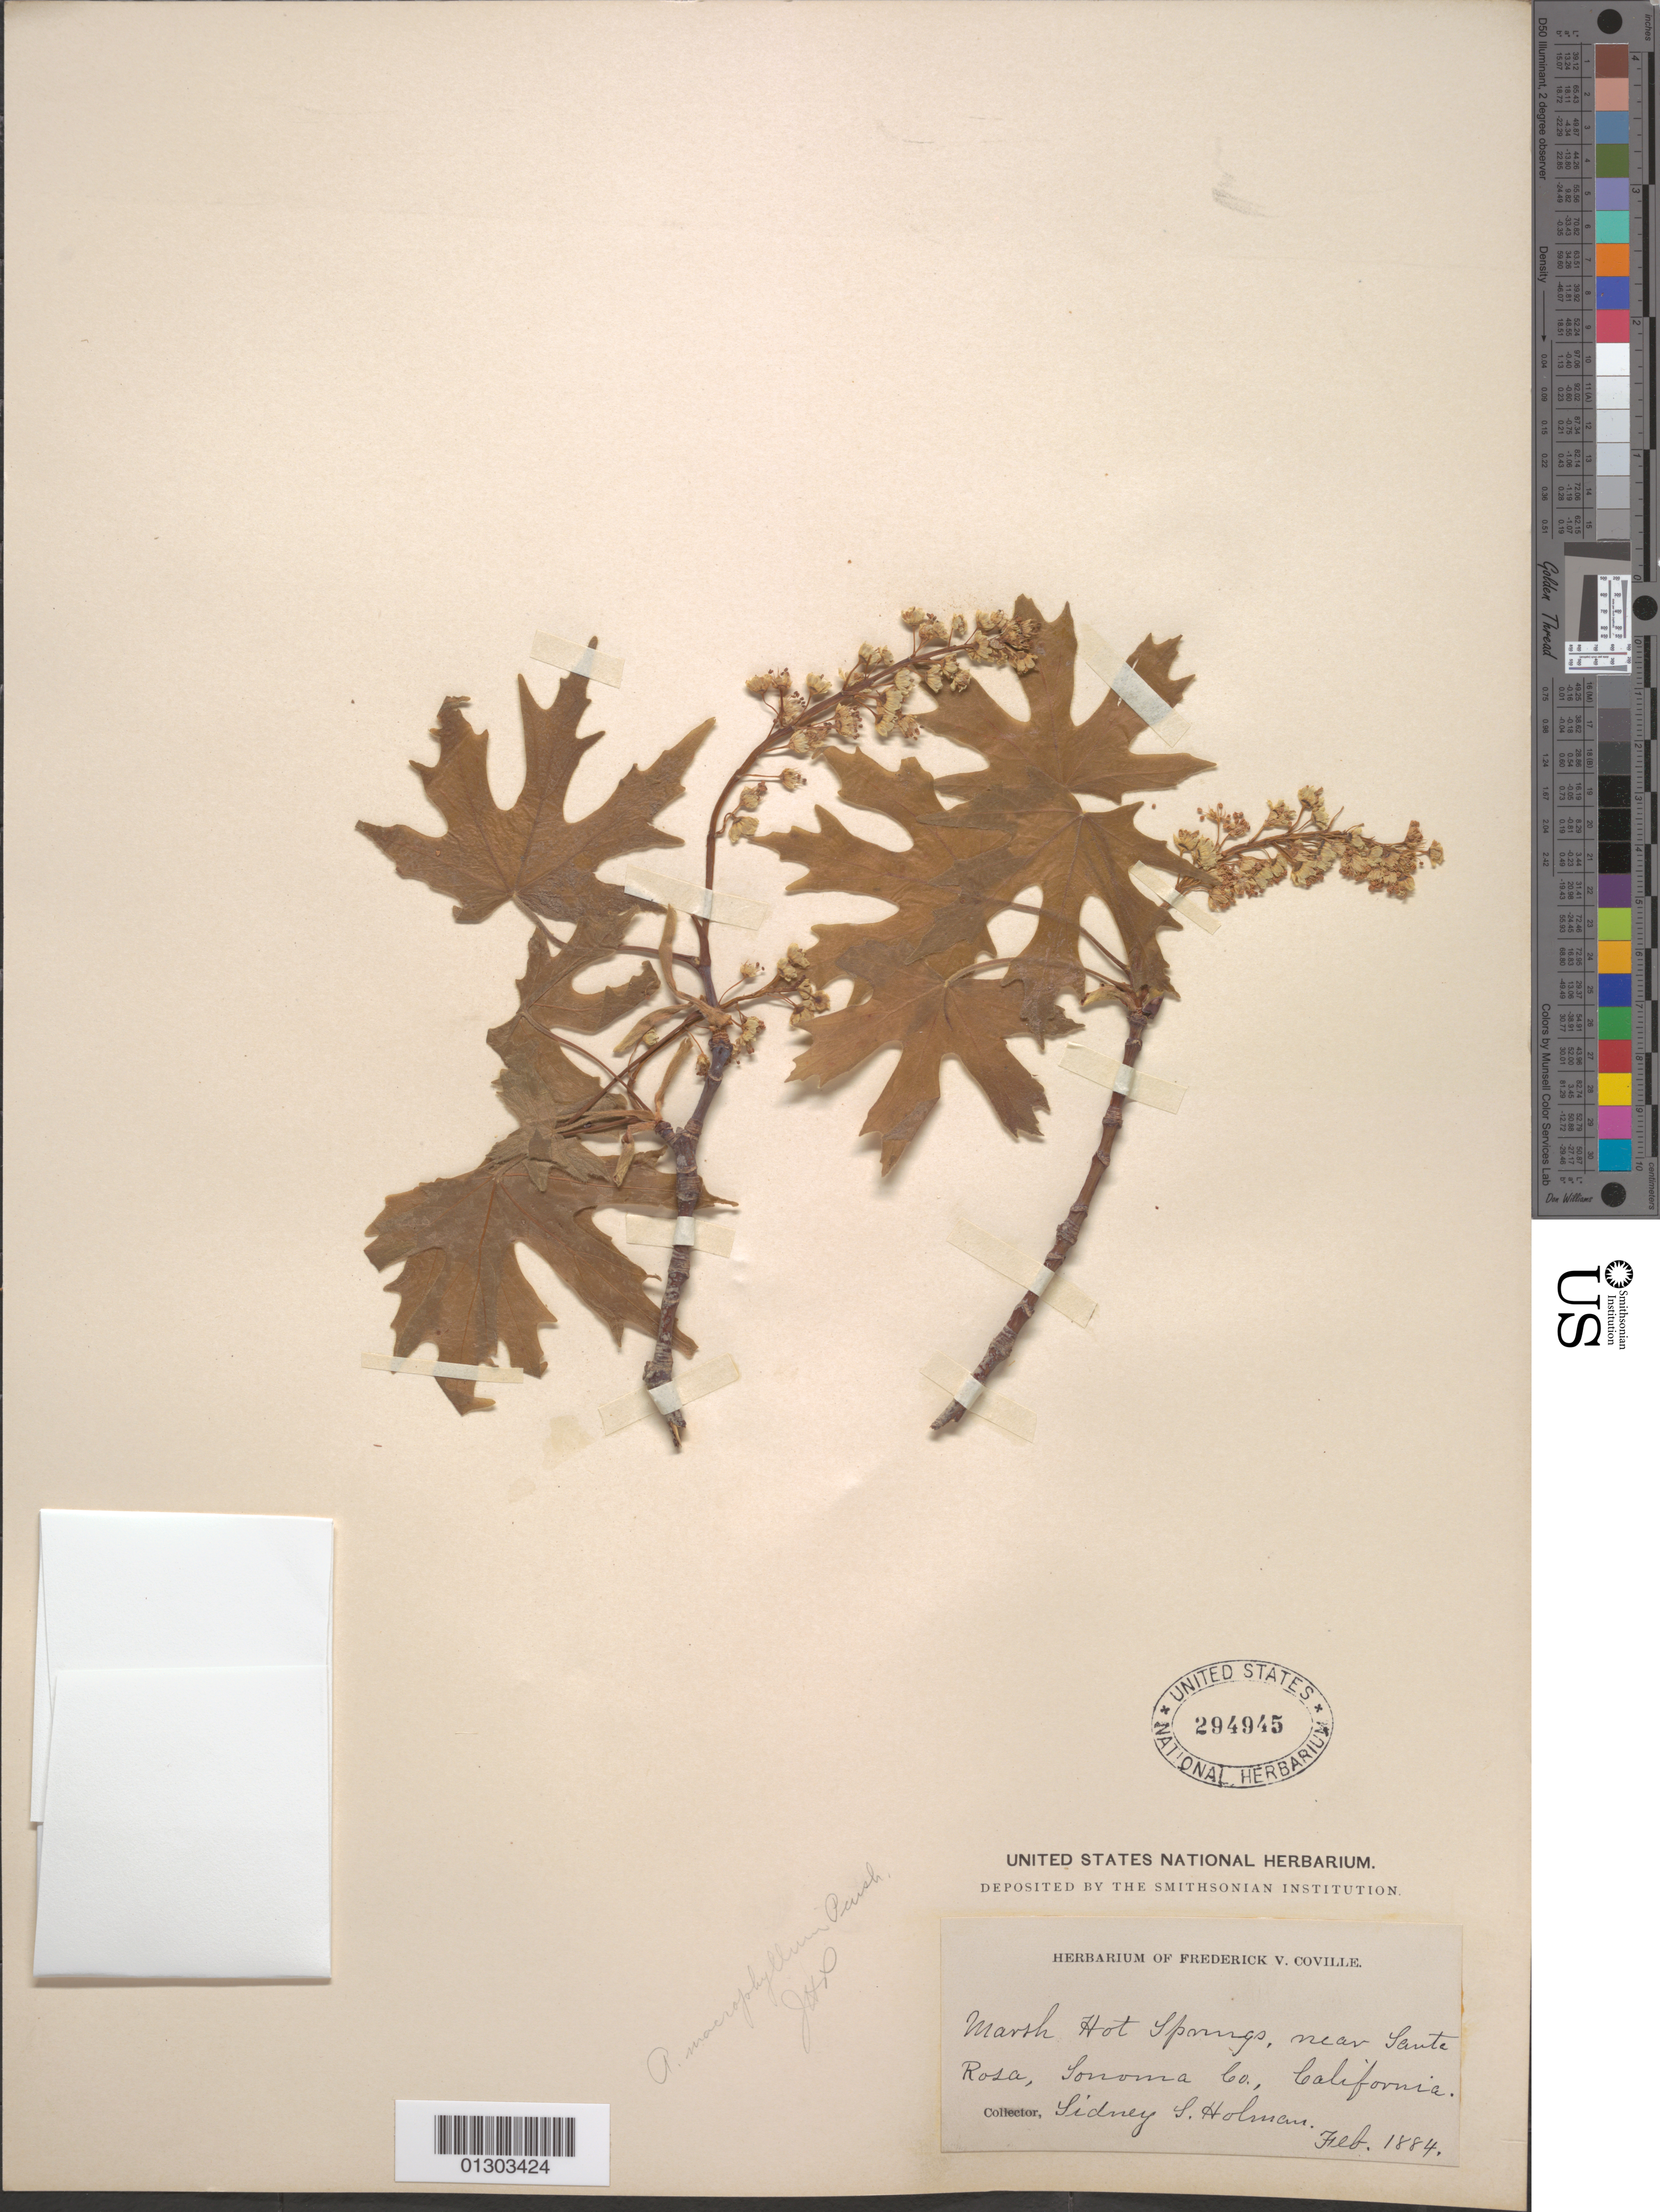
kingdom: Plantae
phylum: Tracheophyta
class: Magnoliopsida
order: Sapindales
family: Sapindaceae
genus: Acer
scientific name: Acer macrophyllum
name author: Pursh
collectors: S. Holman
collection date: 1884-02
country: United States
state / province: California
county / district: Sonoma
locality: Sonoma County, Marsh Hot Springs near Santa Rosa.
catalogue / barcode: US 294945